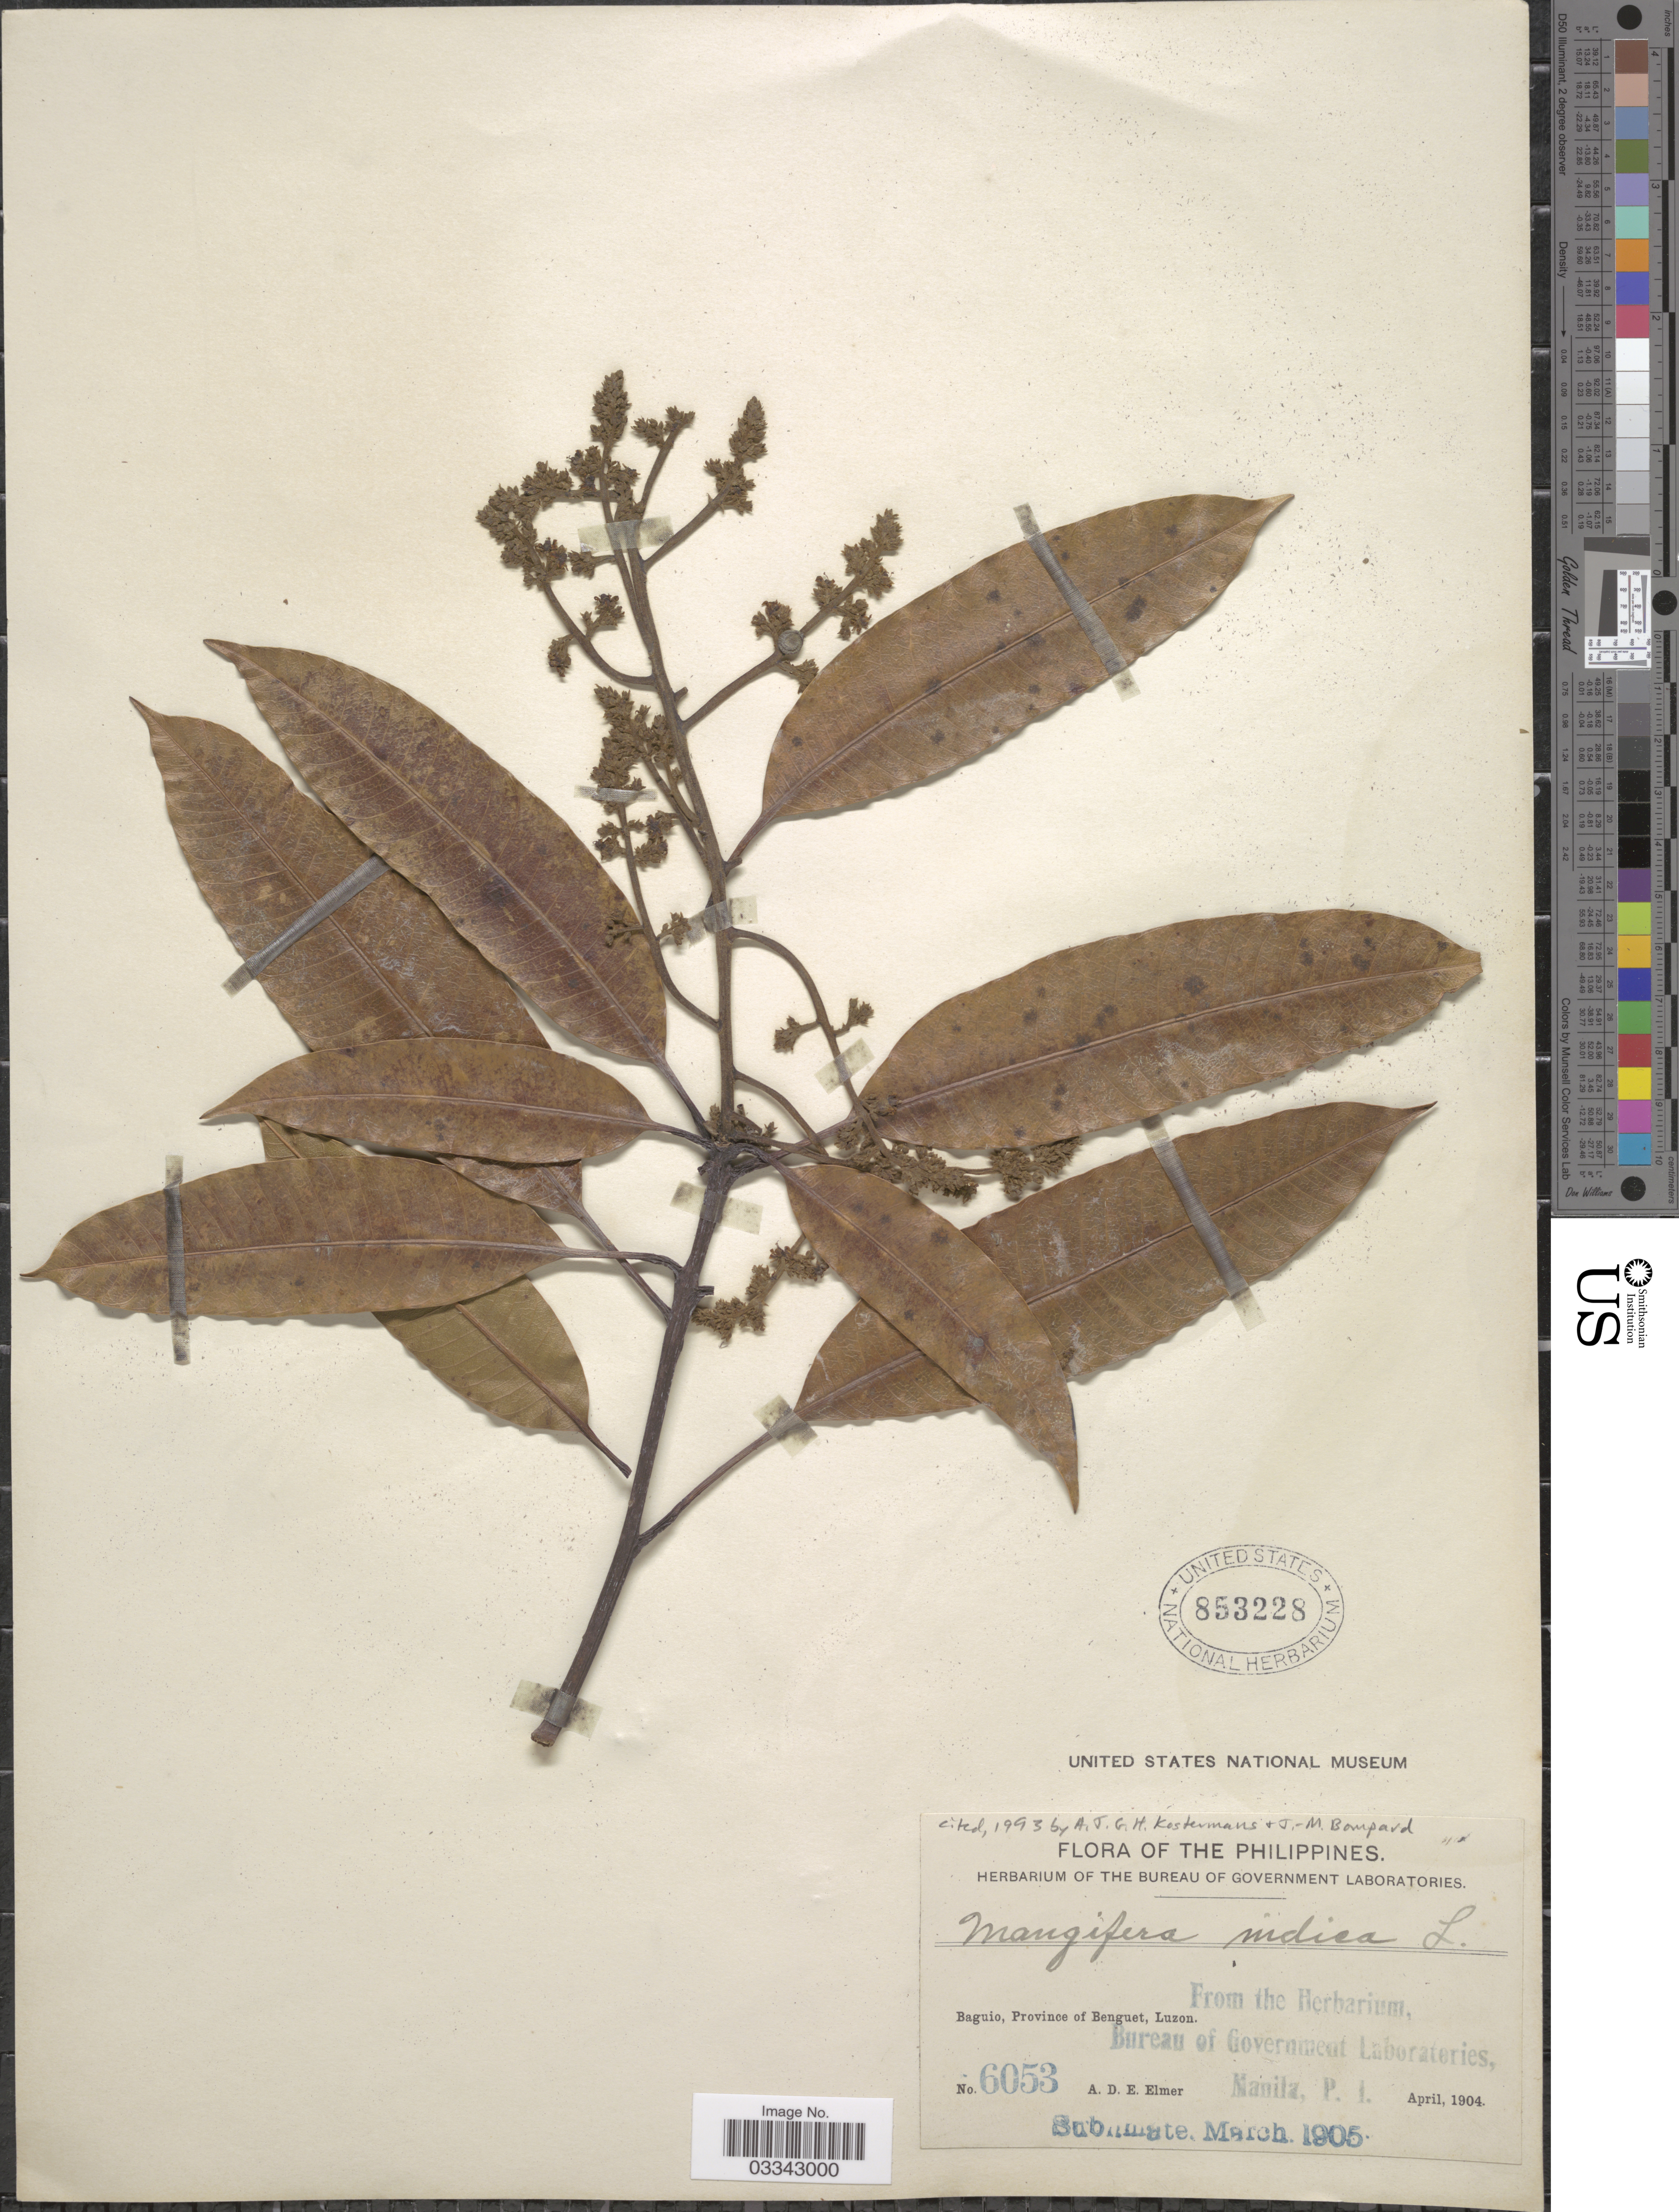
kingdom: Plantae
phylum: Tracheophyta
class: Magnoliopsida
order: Sapindales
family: Anacardiaceae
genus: Mangifera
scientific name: Mangifera indica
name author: L.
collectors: A. D. E. Elmer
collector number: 6053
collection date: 1904-04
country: Philippines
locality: Baguio, Province of Benguet, Luzon.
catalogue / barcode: US 853228